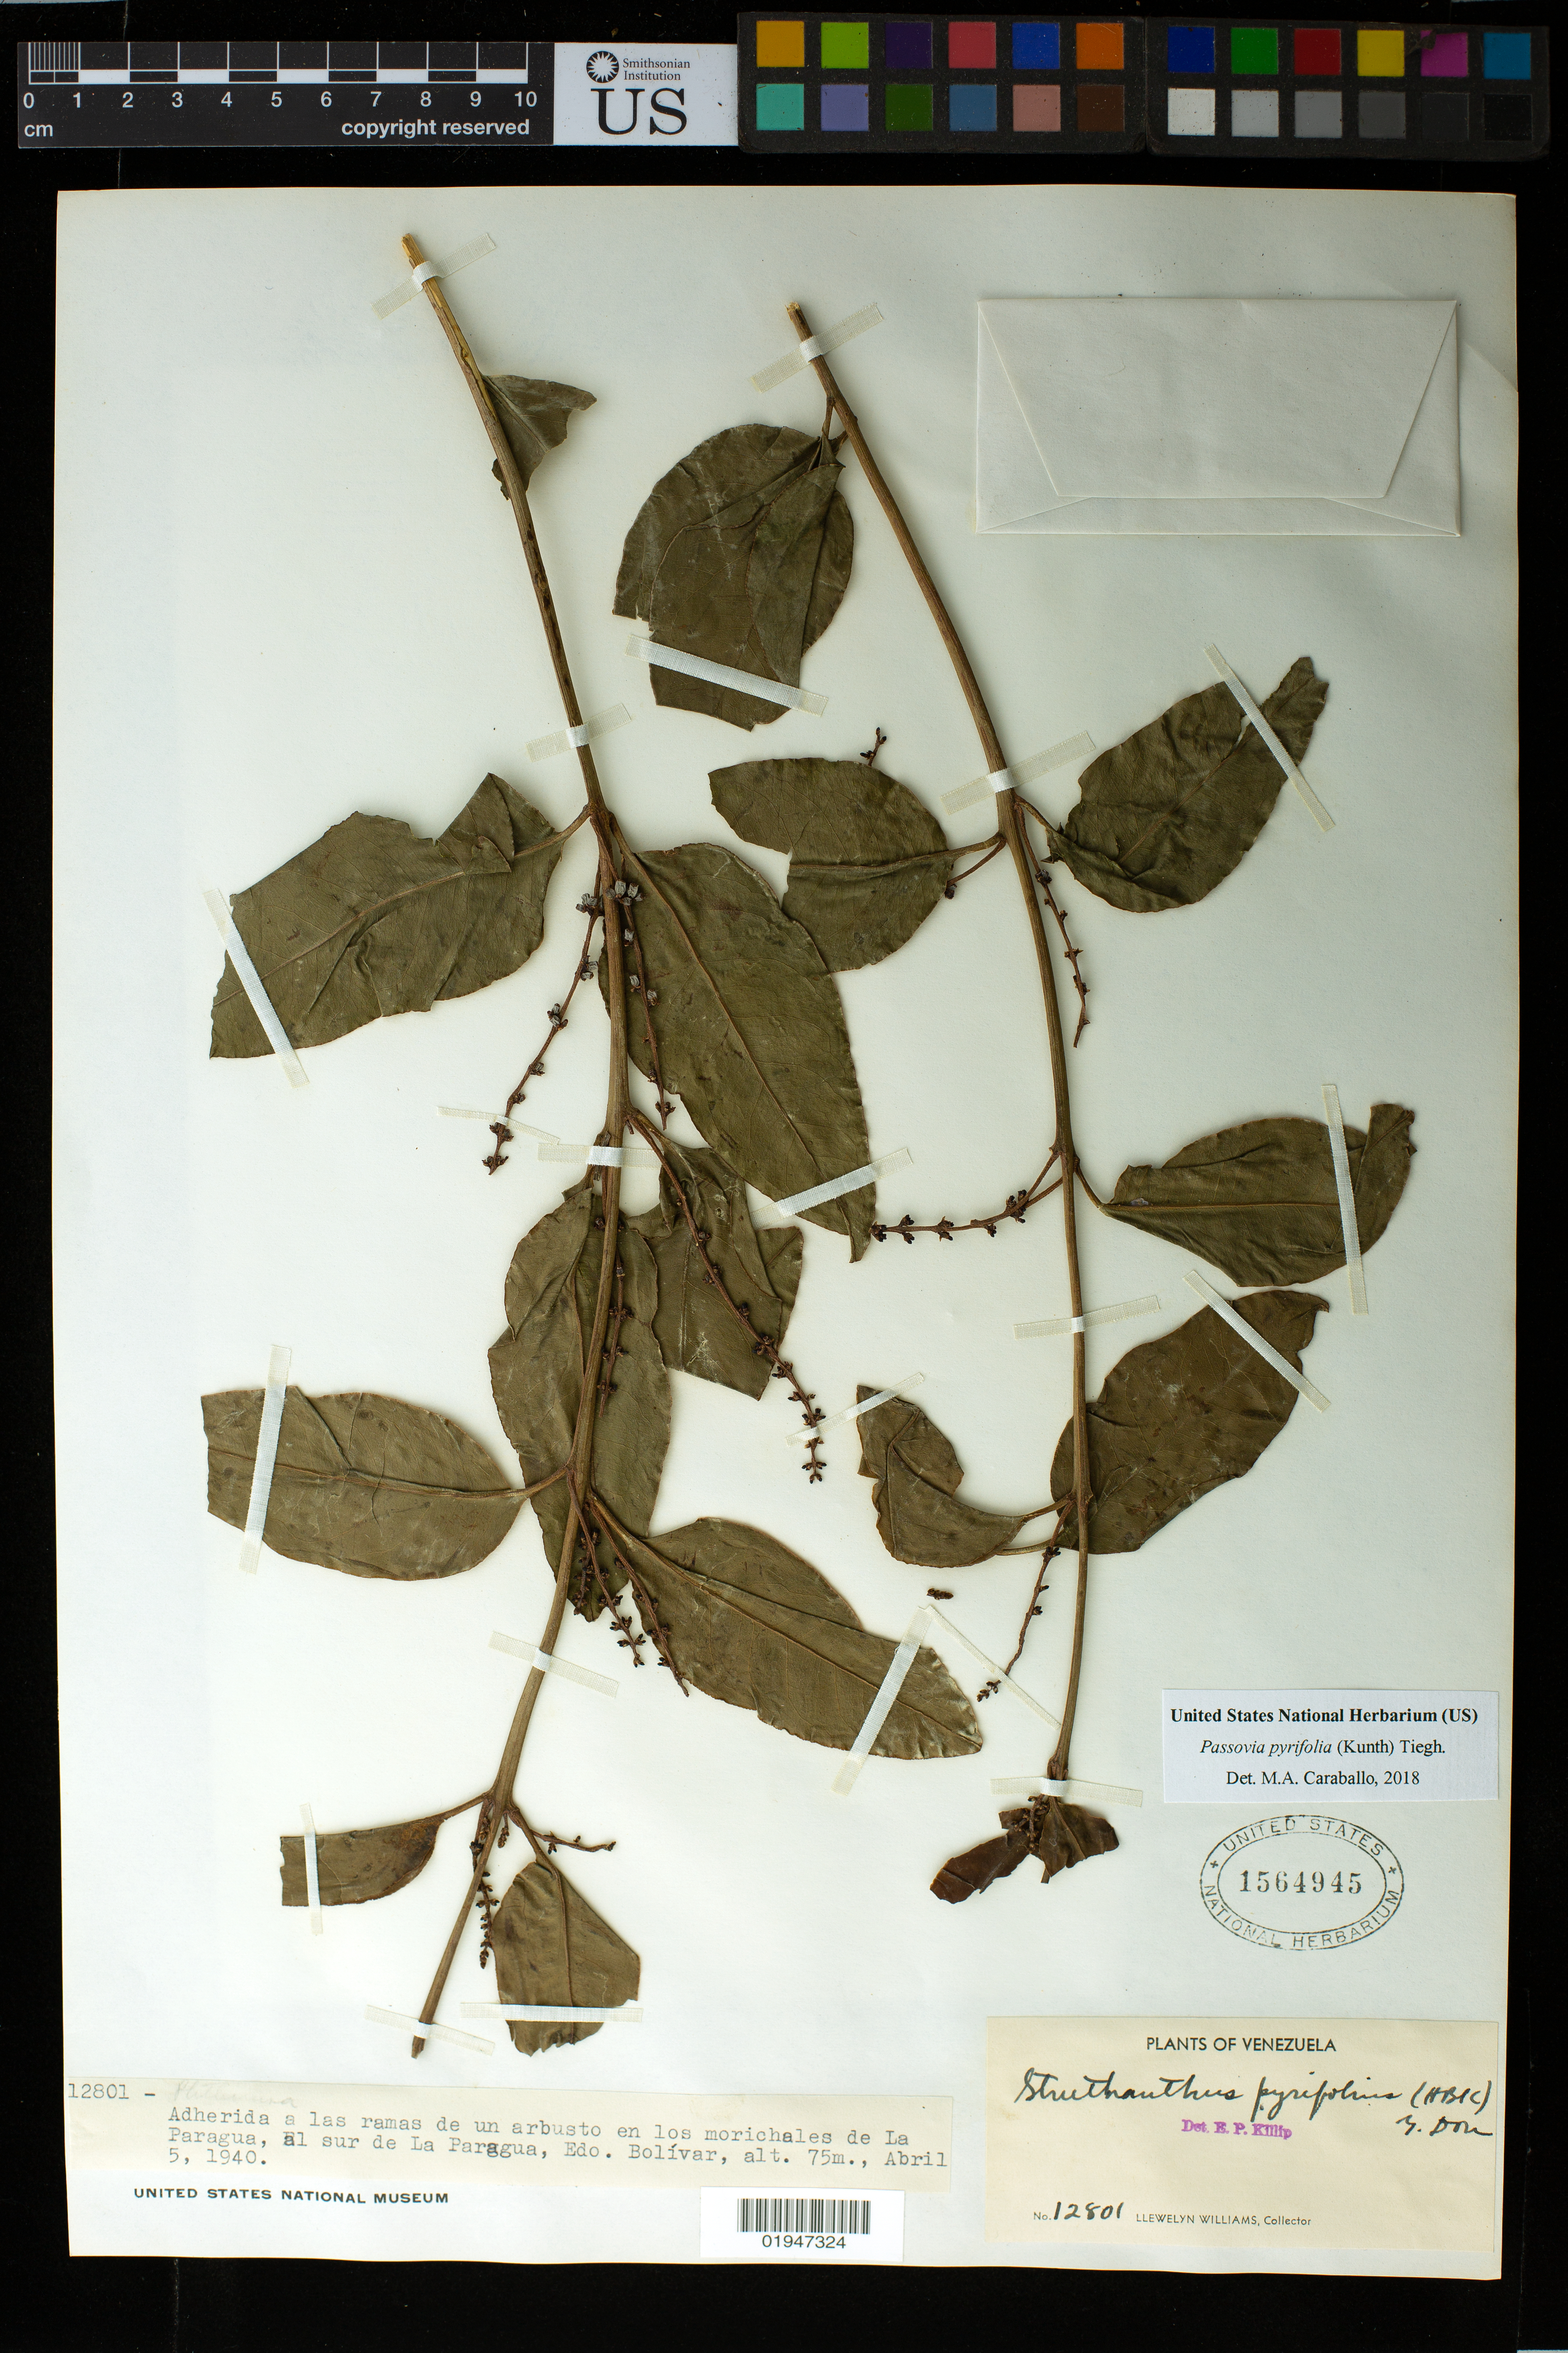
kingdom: Plantae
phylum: Tracheophyta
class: Magnoliopsida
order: Santalales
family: Loranthaceae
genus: Passovia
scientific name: Passovia pyrifolia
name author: (Kunth) Tiegh.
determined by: Caraballo-Ortiz, Marcos A., (MISS), University of Mississippi (UNITED STATES)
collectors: L. Williams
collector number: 12801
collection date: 1940-04-05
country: Venezuela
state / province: Bolivar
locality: La Paragua, al sur de La Pargua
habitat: Morichales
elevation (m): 75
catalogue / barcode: US 1564945